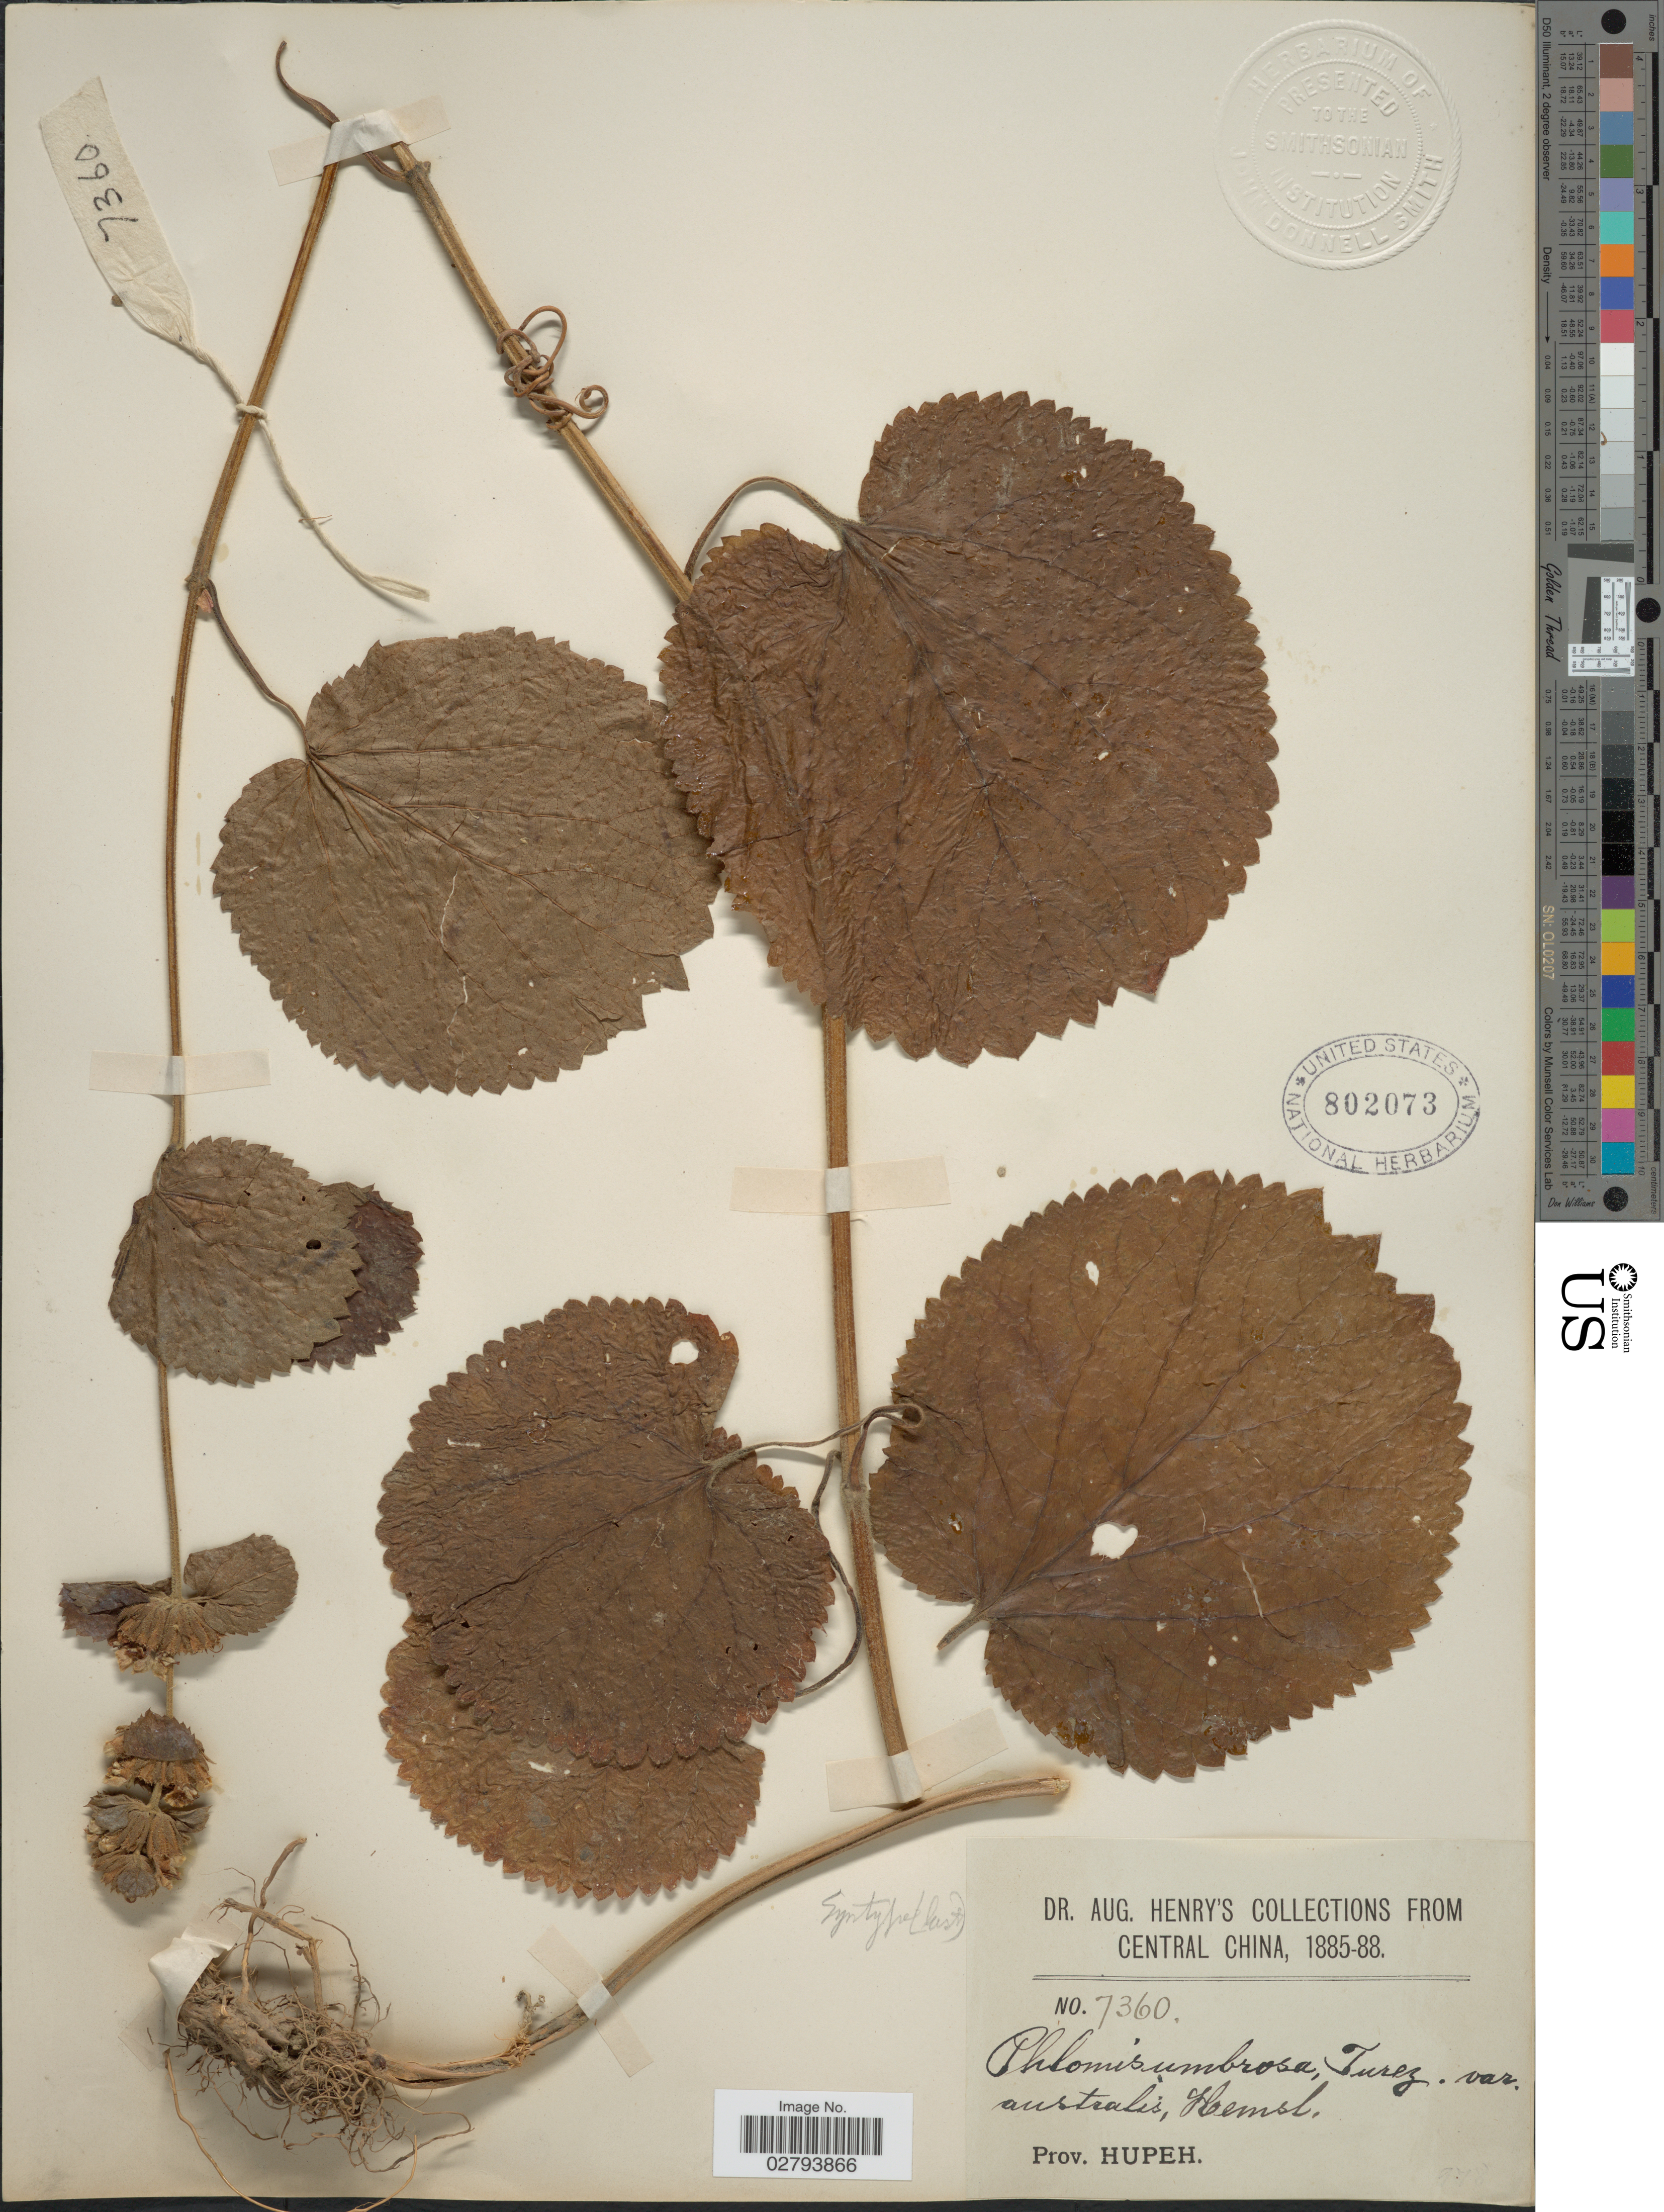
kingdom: Plantae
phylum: Tracheophyta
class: Magnoliopsida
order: Lamiales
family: Lamiaceae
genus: Phlomoides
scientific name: Phlomoides umbrosa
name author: (Turcz.) Kamelin & Makhm.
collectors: A. Henry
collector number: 7360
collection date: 1885/1888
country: China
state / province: Hubei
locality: Central China, Prov. Hupeh.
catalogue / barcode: US 802073